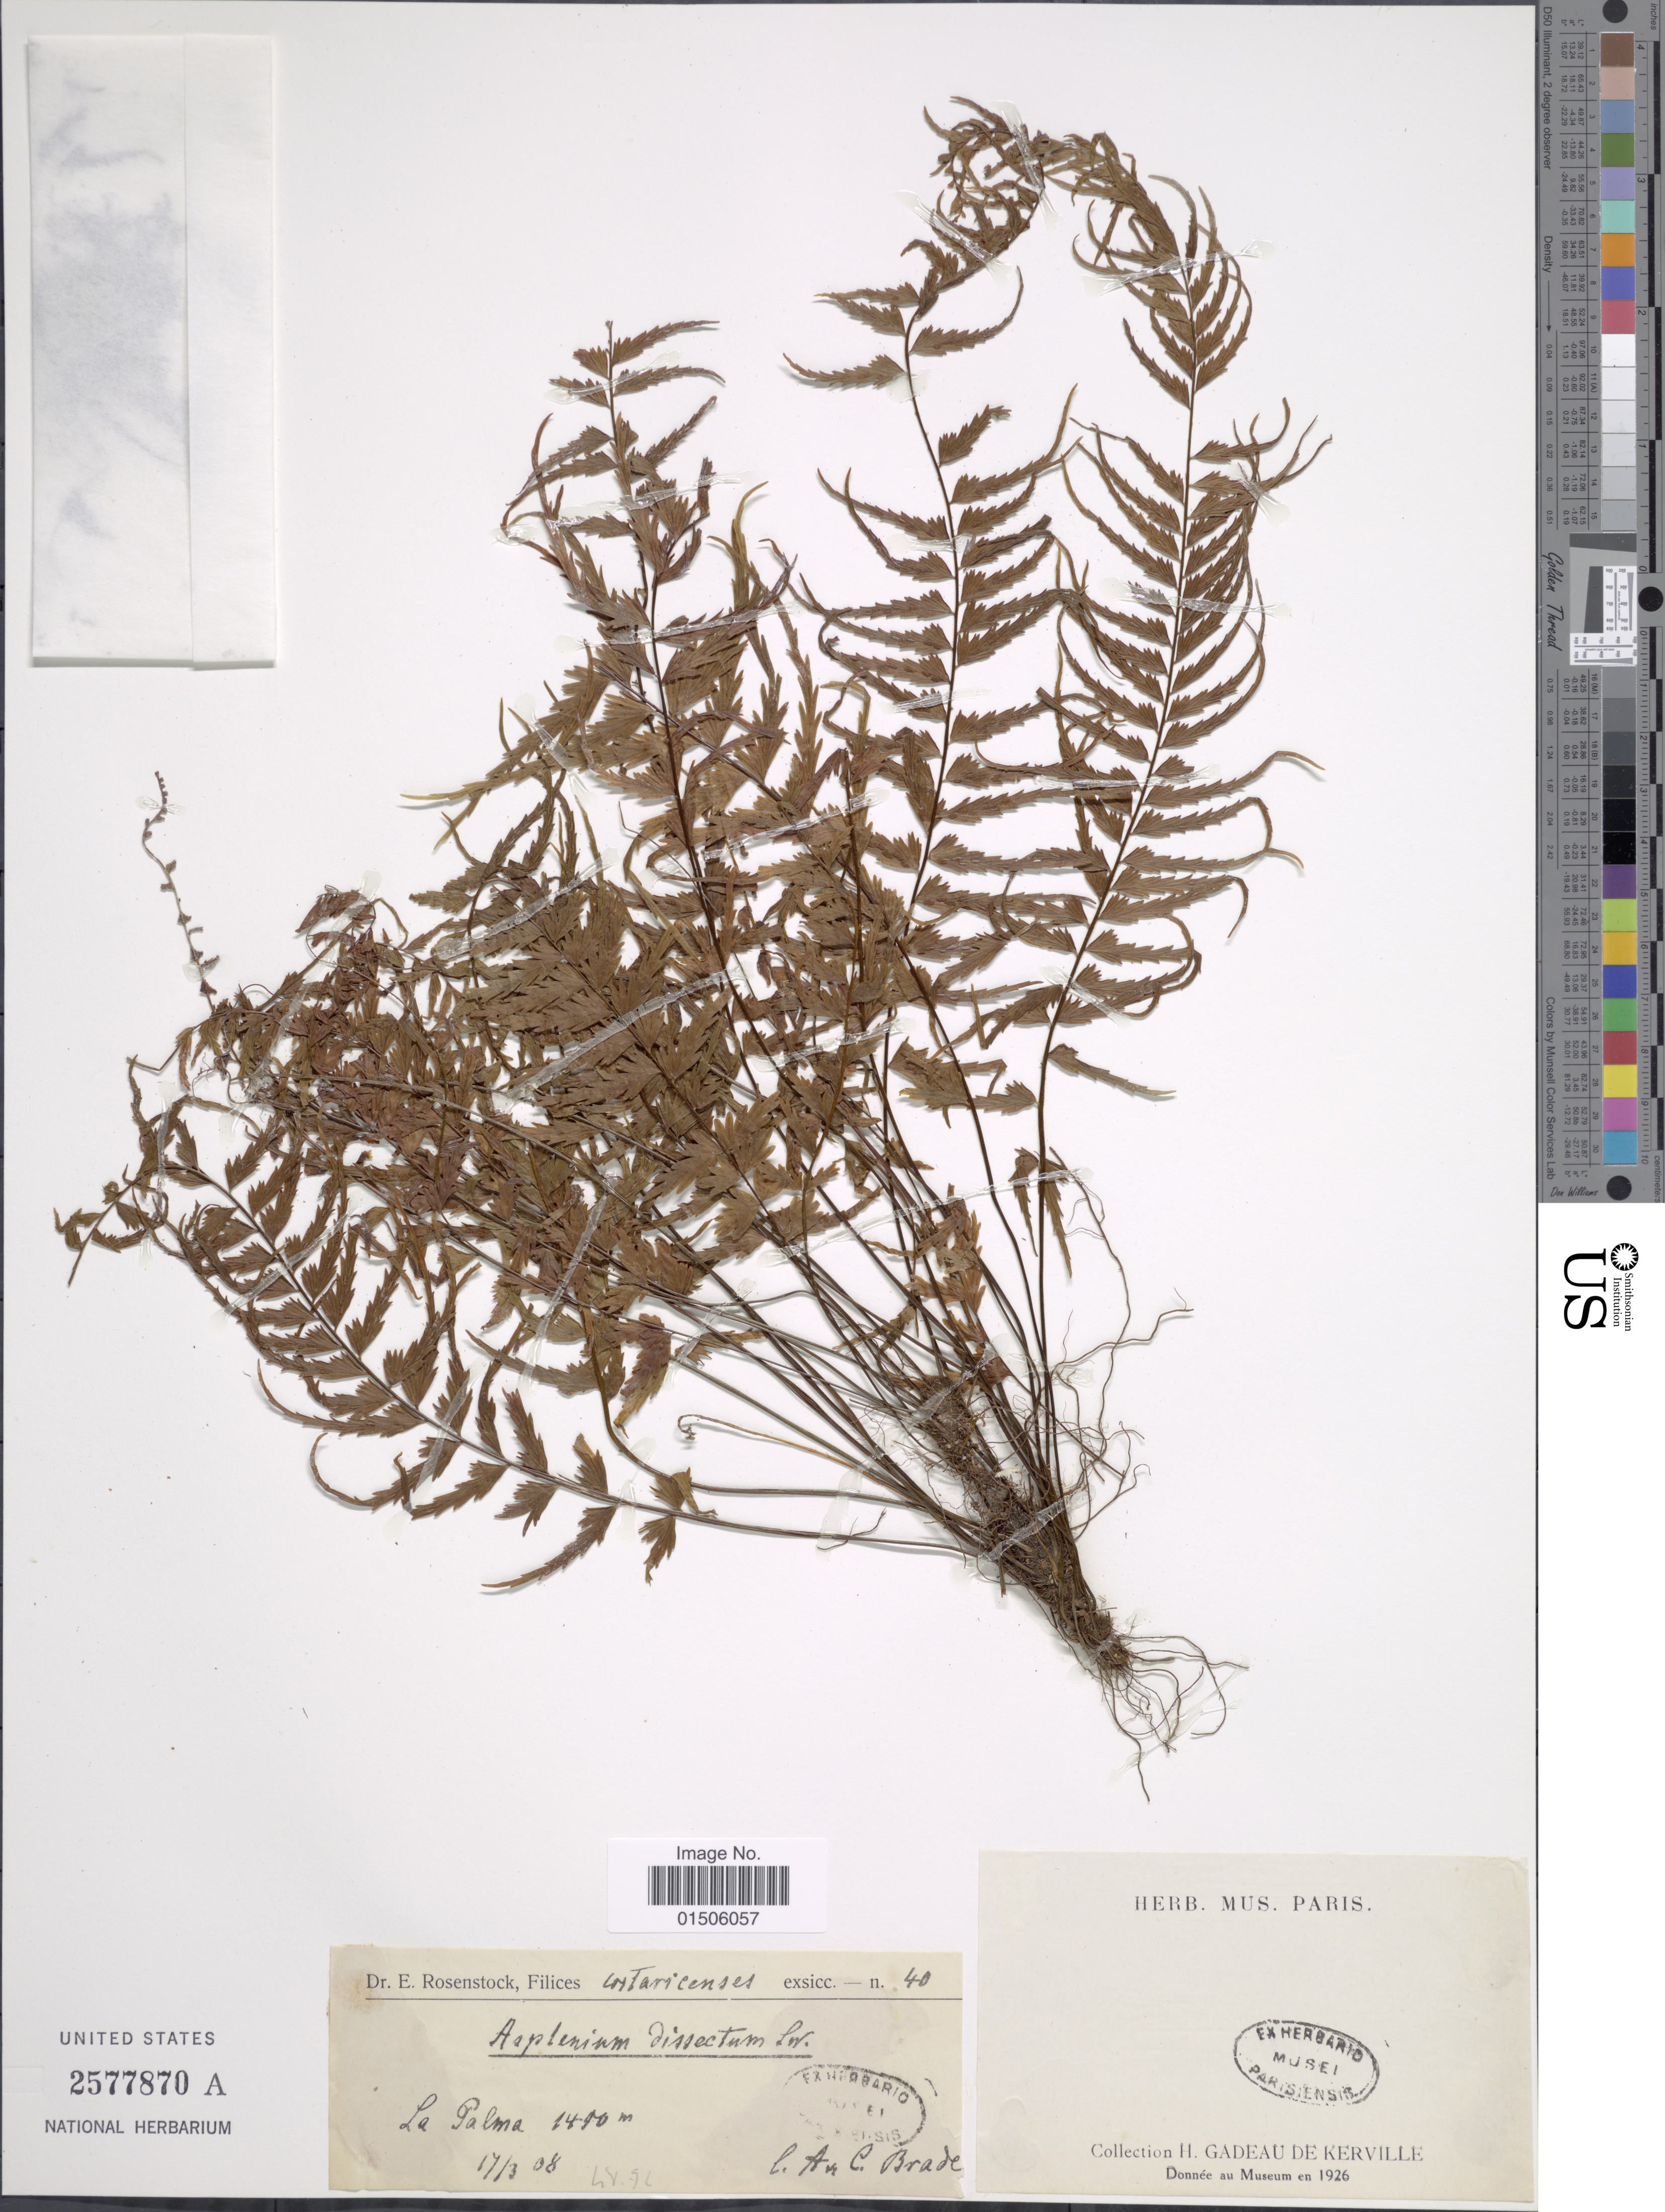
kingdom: Plantae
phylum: Tracheophyta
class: Polypodiopsida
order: Polypodiales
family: Aspleniaceae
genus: Asplenium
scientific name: Asplenium dissectum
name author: Sw.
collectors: C. Brade & H. Gadeau de Kerkville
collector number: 40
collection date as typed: Transcribed d/m/y: 17/3/8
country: Costa Rica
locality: Filices Costaricenses. La Palma.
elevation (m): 1490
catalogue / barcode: US 2577870A